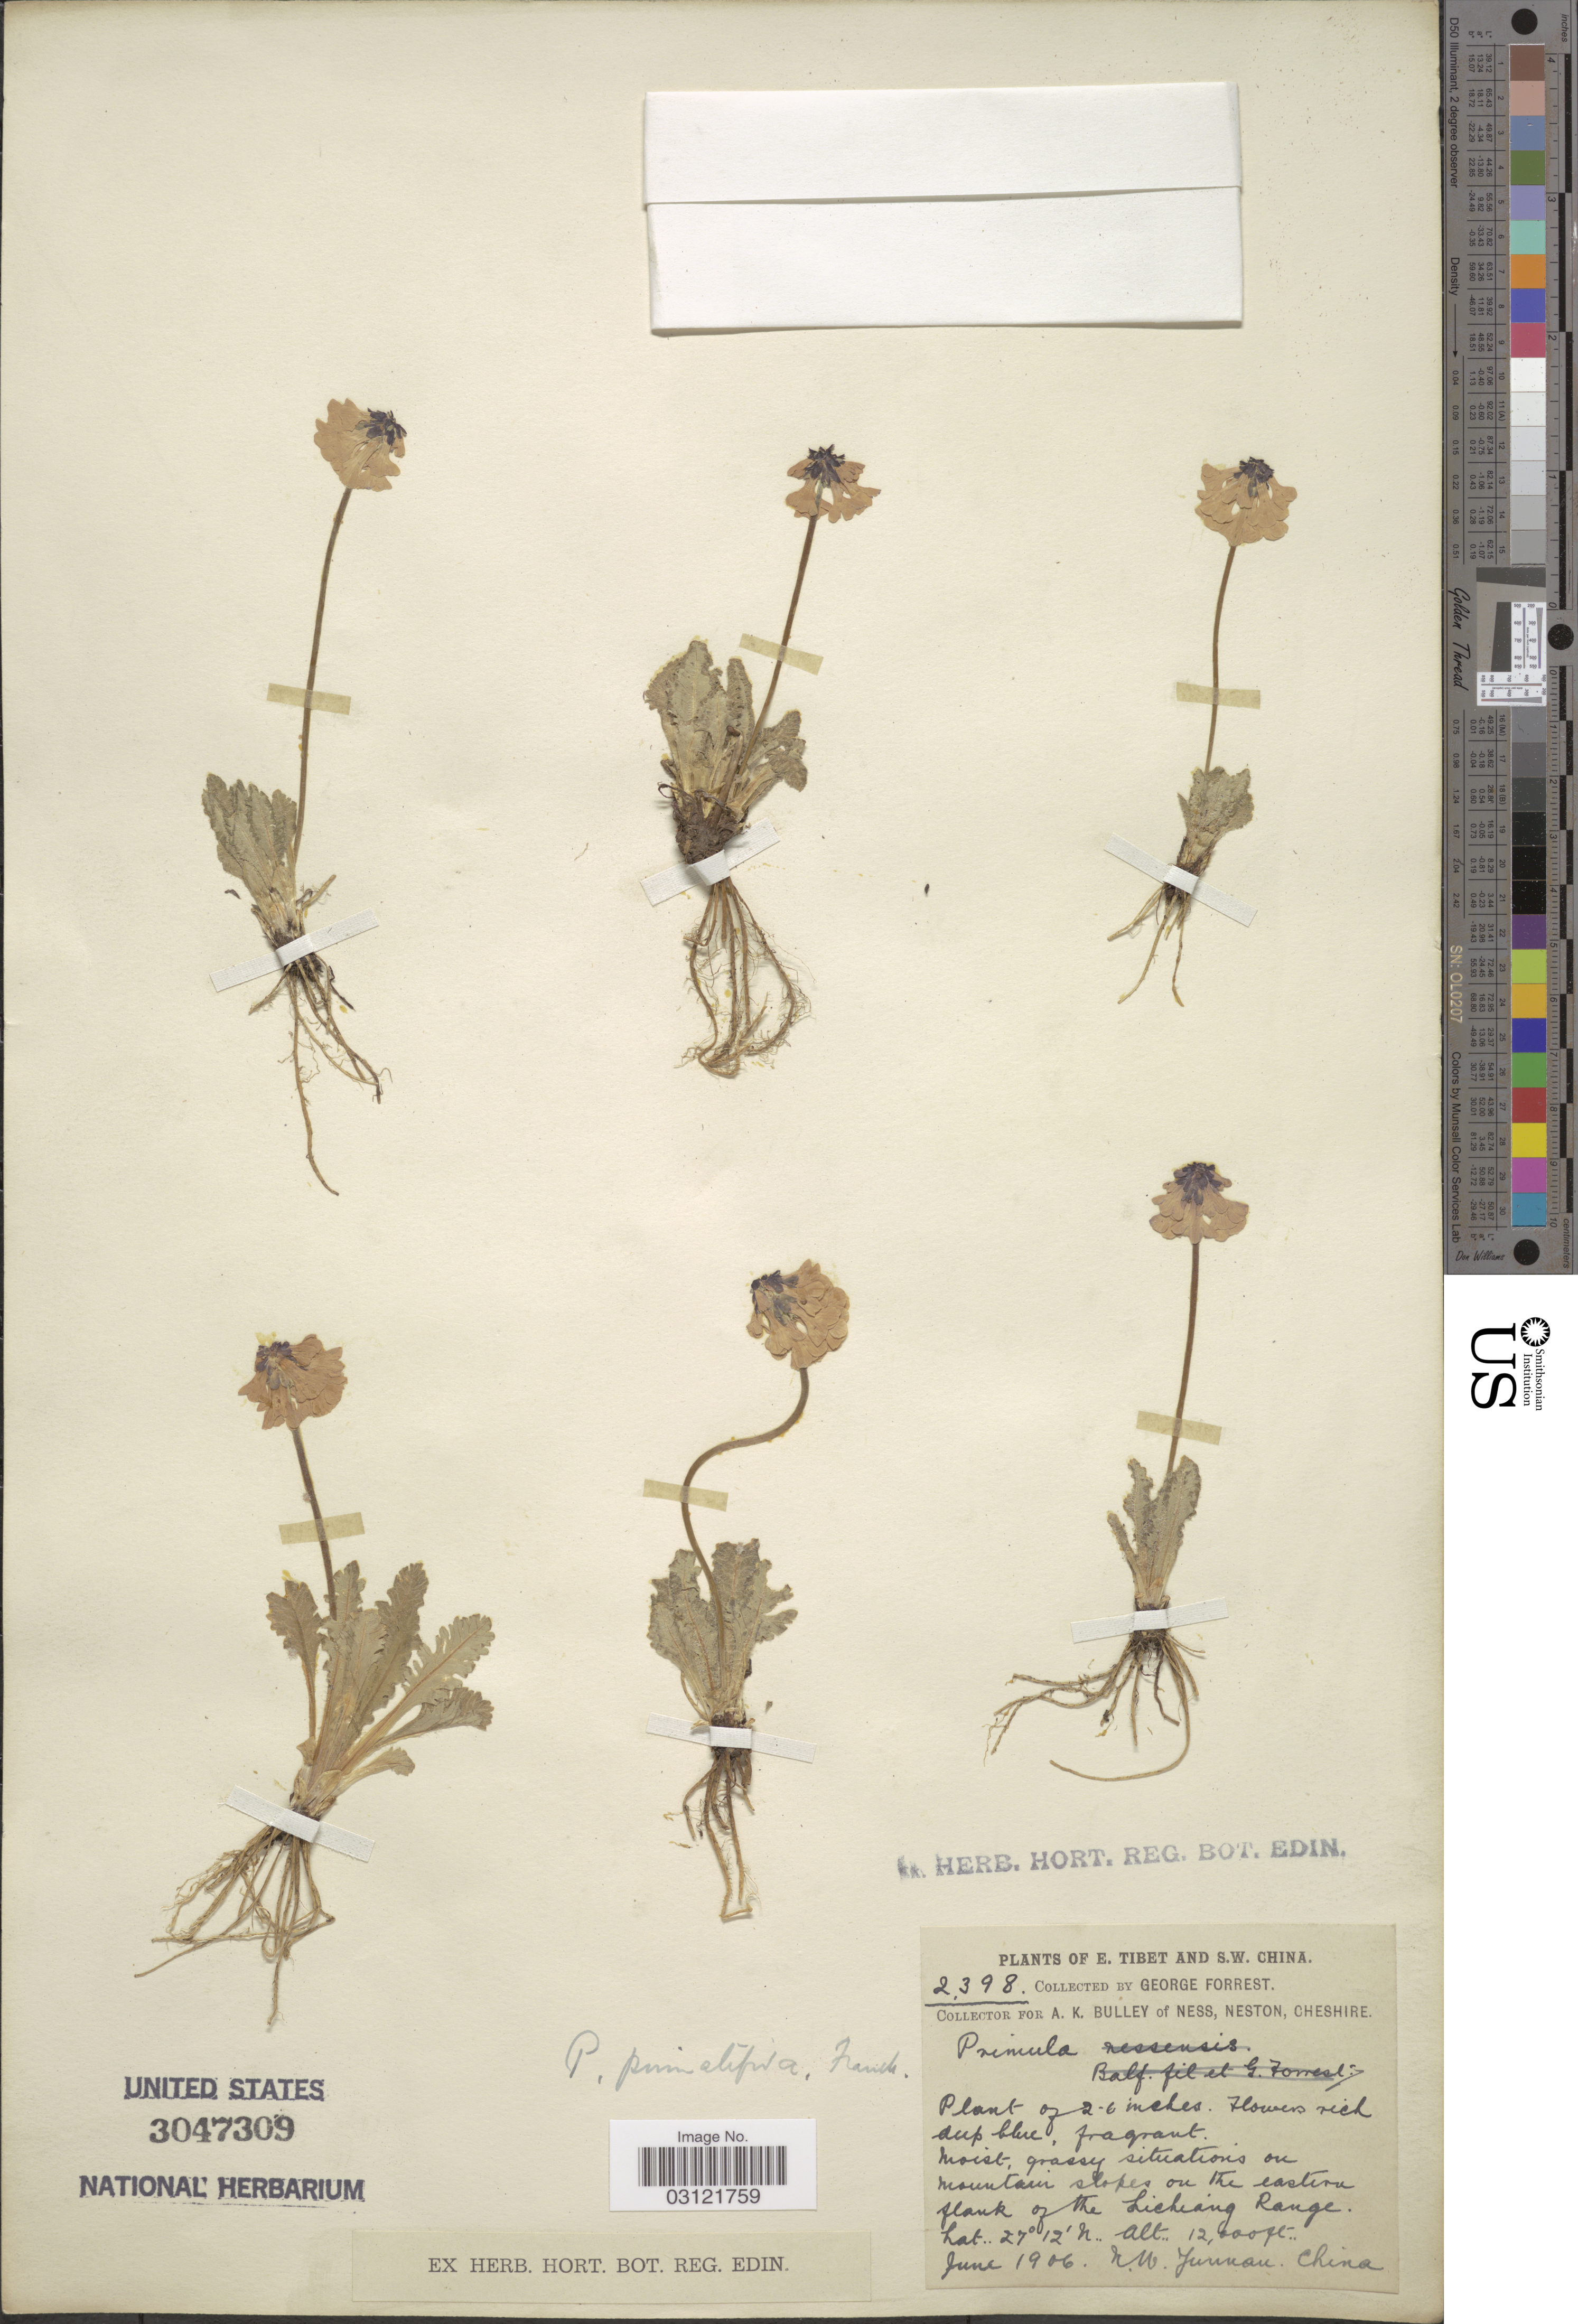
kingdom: Plantae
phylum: Tracheophyta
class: Magnoliopsida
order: Ericales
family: Primulaceae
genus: Primula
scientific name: Primula pinnatifida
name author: Franch.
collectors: G. Forrest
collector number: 2398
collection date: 1906-06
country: China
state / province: Yunnan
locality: S.W. China, grassy situations on mountain slopes on the eastern flank of the Lichiang Range. N. W. Yunnan.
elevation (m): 3658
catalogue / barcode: US 3047309